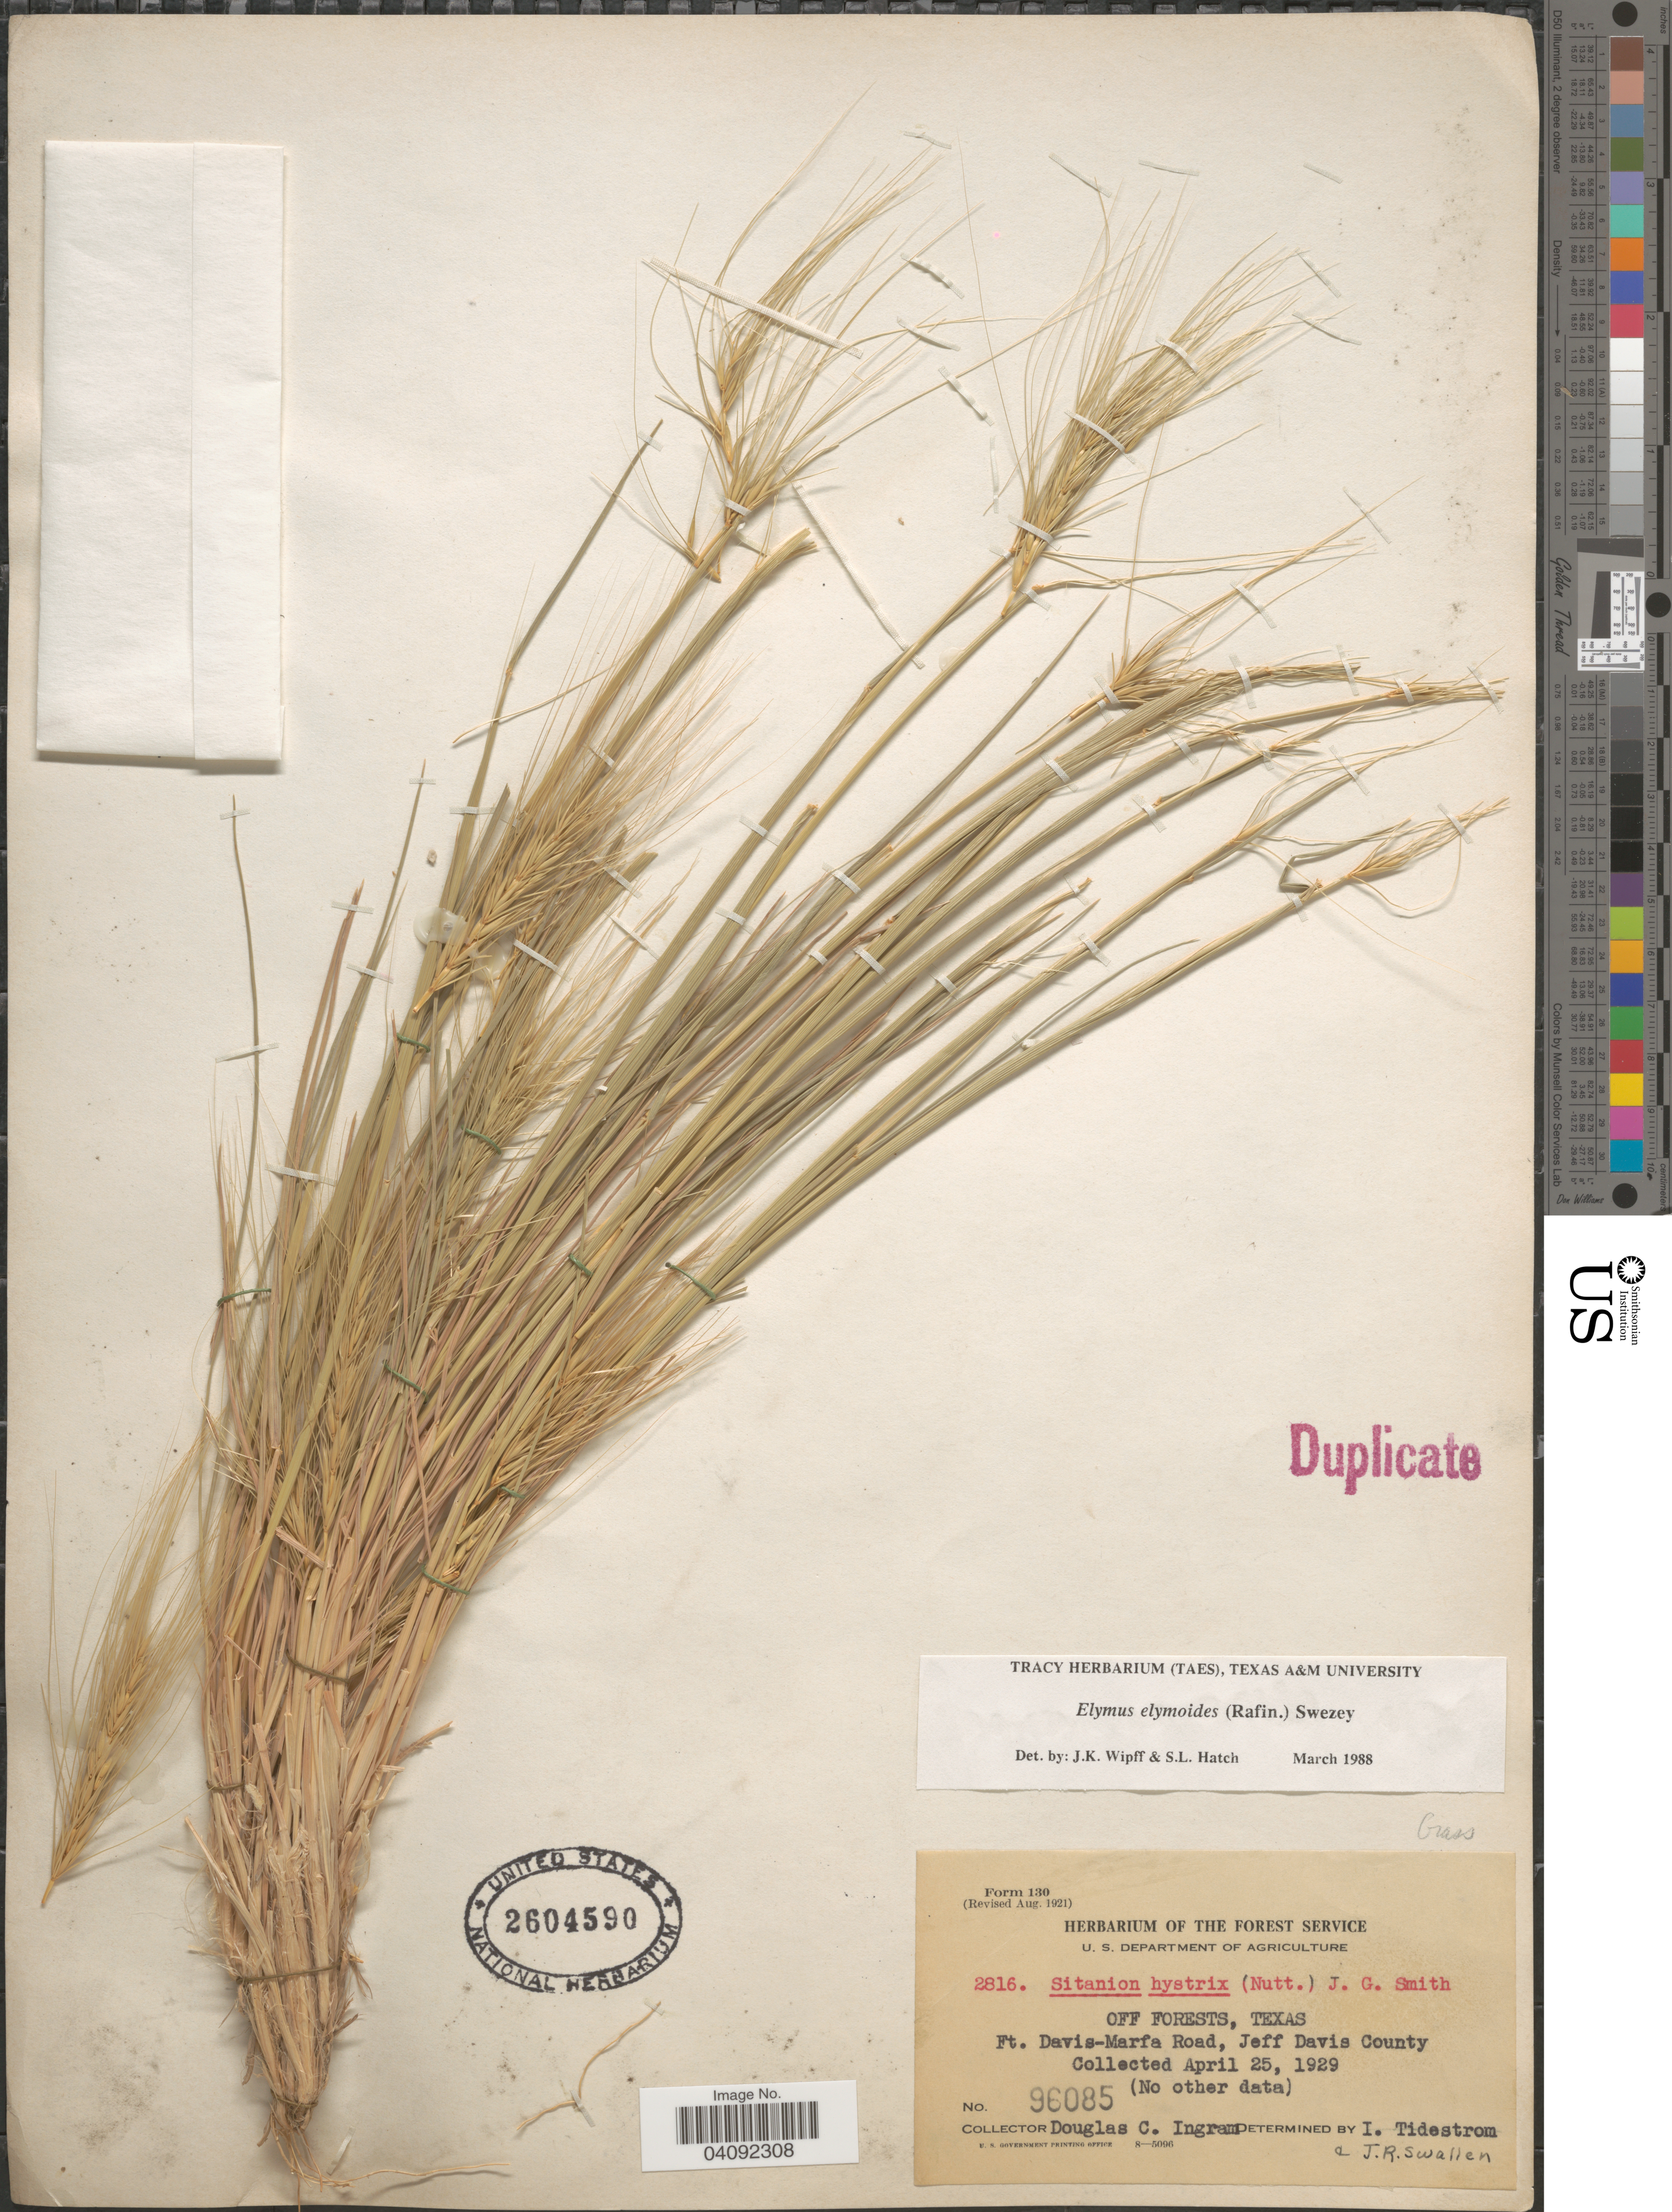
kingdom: Plantae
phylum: Tracheophyta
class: Liliopsida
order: Poales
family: Poaceae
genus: Elymus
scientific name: Elymus elymoides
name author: (Raf.) Swezey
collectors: D. C. Ingram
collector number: B. 2816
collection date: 1929-04-25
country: United States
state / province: Texas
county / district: Jeff Davis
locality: Off Forests. Ft. Davis-Marfa Road, Jeff Davis County.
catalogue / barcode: US 2604590